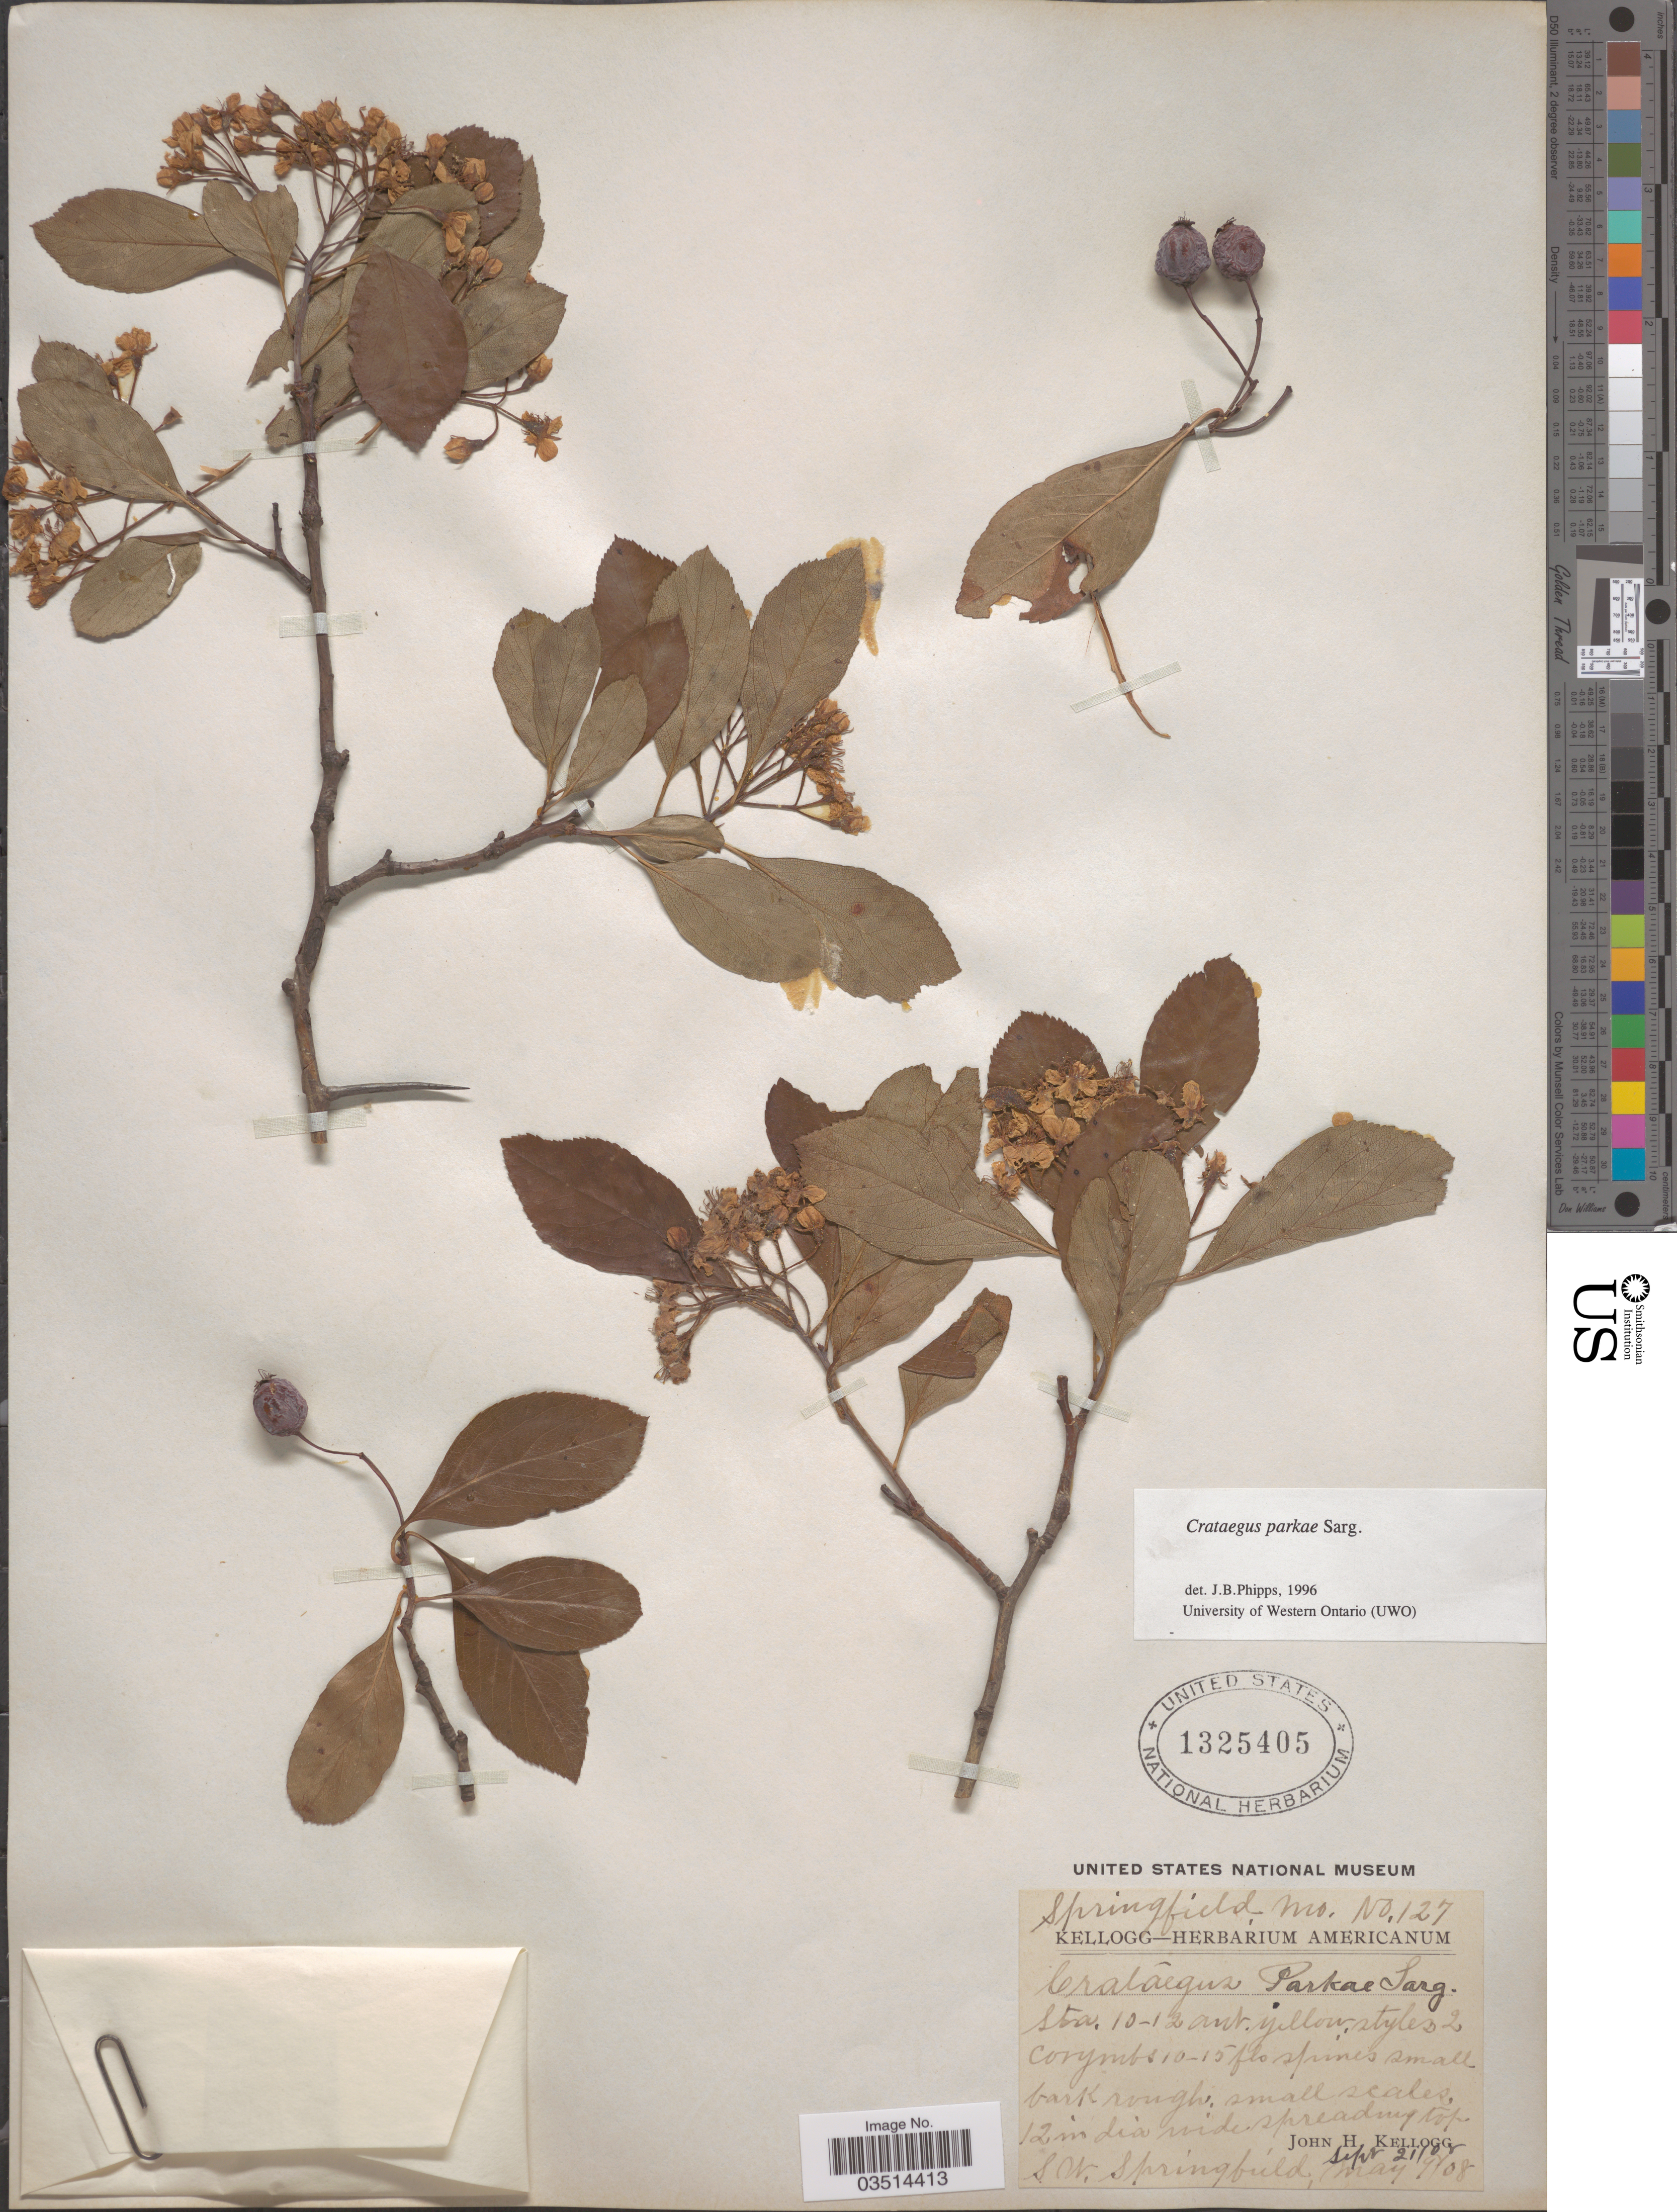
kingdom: Plantae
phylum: Tracheophyta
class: Magnoliopsida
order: Rosales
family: Rosaceae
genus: Crataegus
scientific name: Crataegus crus-galli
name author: L.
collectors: J. H. Kellogg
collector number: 127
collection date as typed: Transcribed d/m/y: 9/5/8 to 21/9/8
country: United States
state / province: Missouri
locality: Springfield. SW. Springfield.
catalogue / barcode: US 1325405